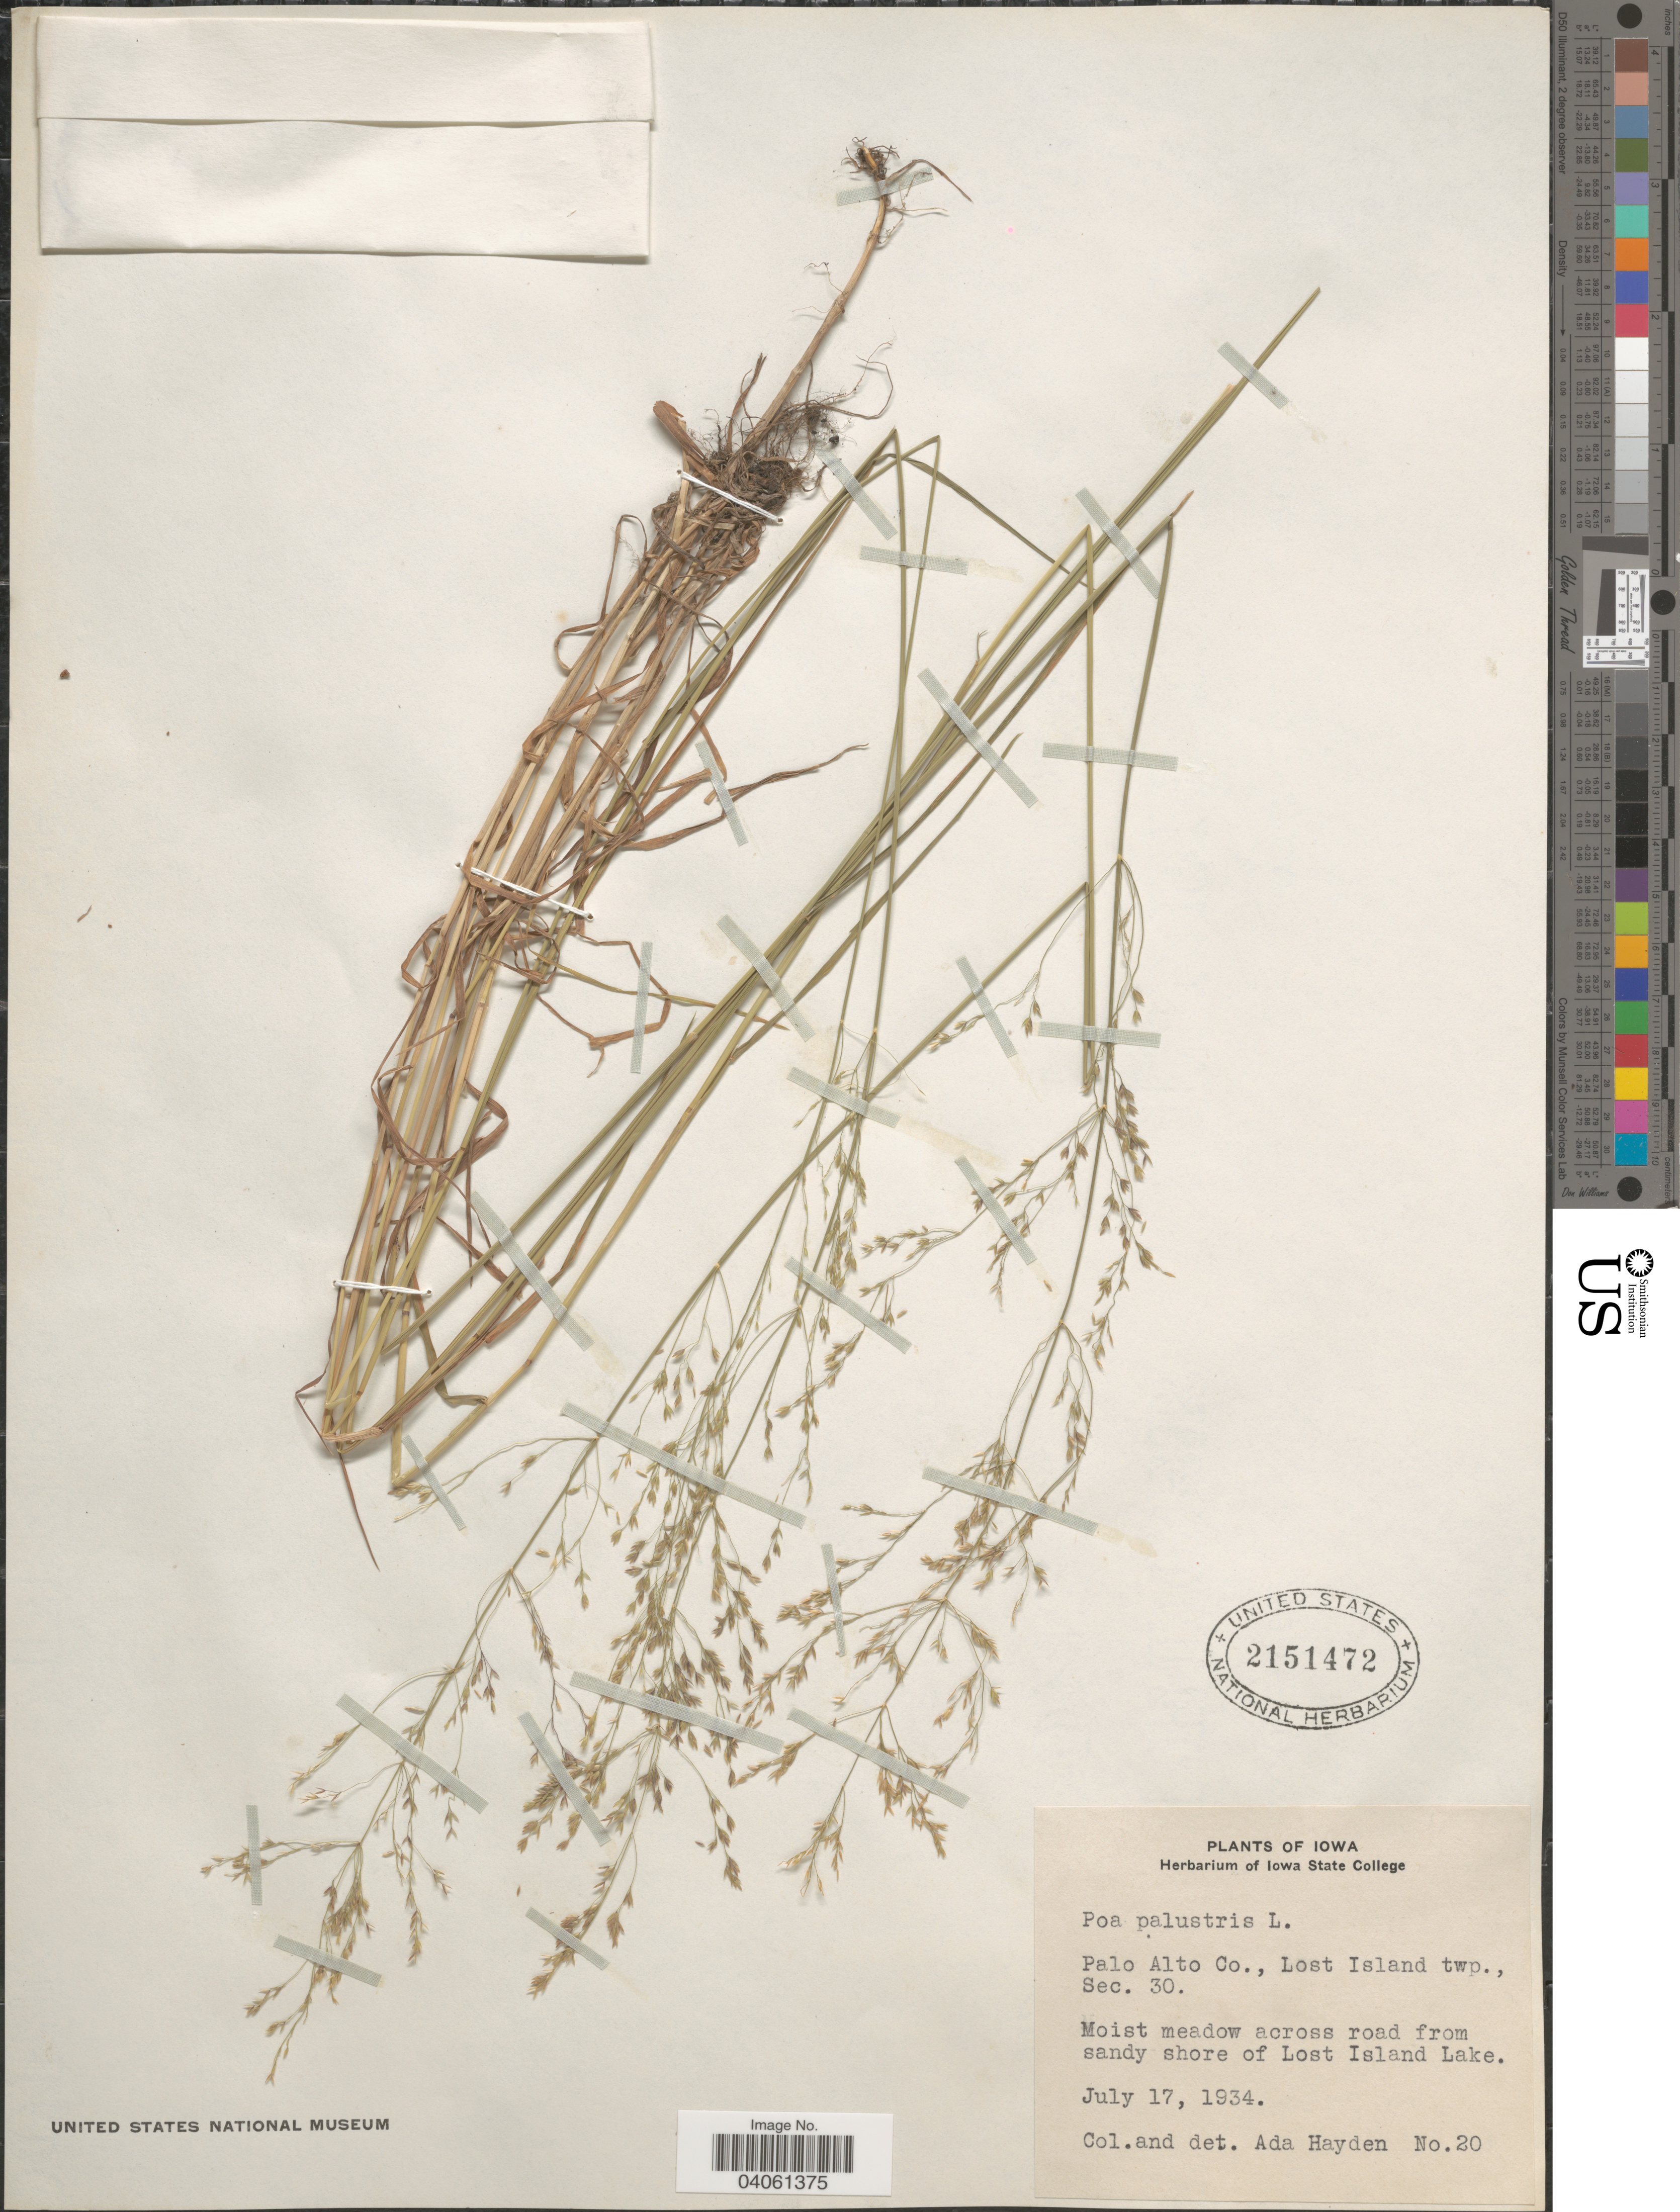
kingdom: Plantae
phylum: Tracheophyta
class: Liliopsida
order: Poales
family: Poaceae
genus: Poa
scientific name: Poa palustris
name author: L.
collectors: Ada Hayden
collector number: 20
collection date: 1934-07-17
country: United States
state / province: Iowa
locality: Palo Alto Co., Lost Island twp., Sec. 30. Moist meadow across road from sandy shore of Lost Island Lake.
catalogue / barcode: US 2151472